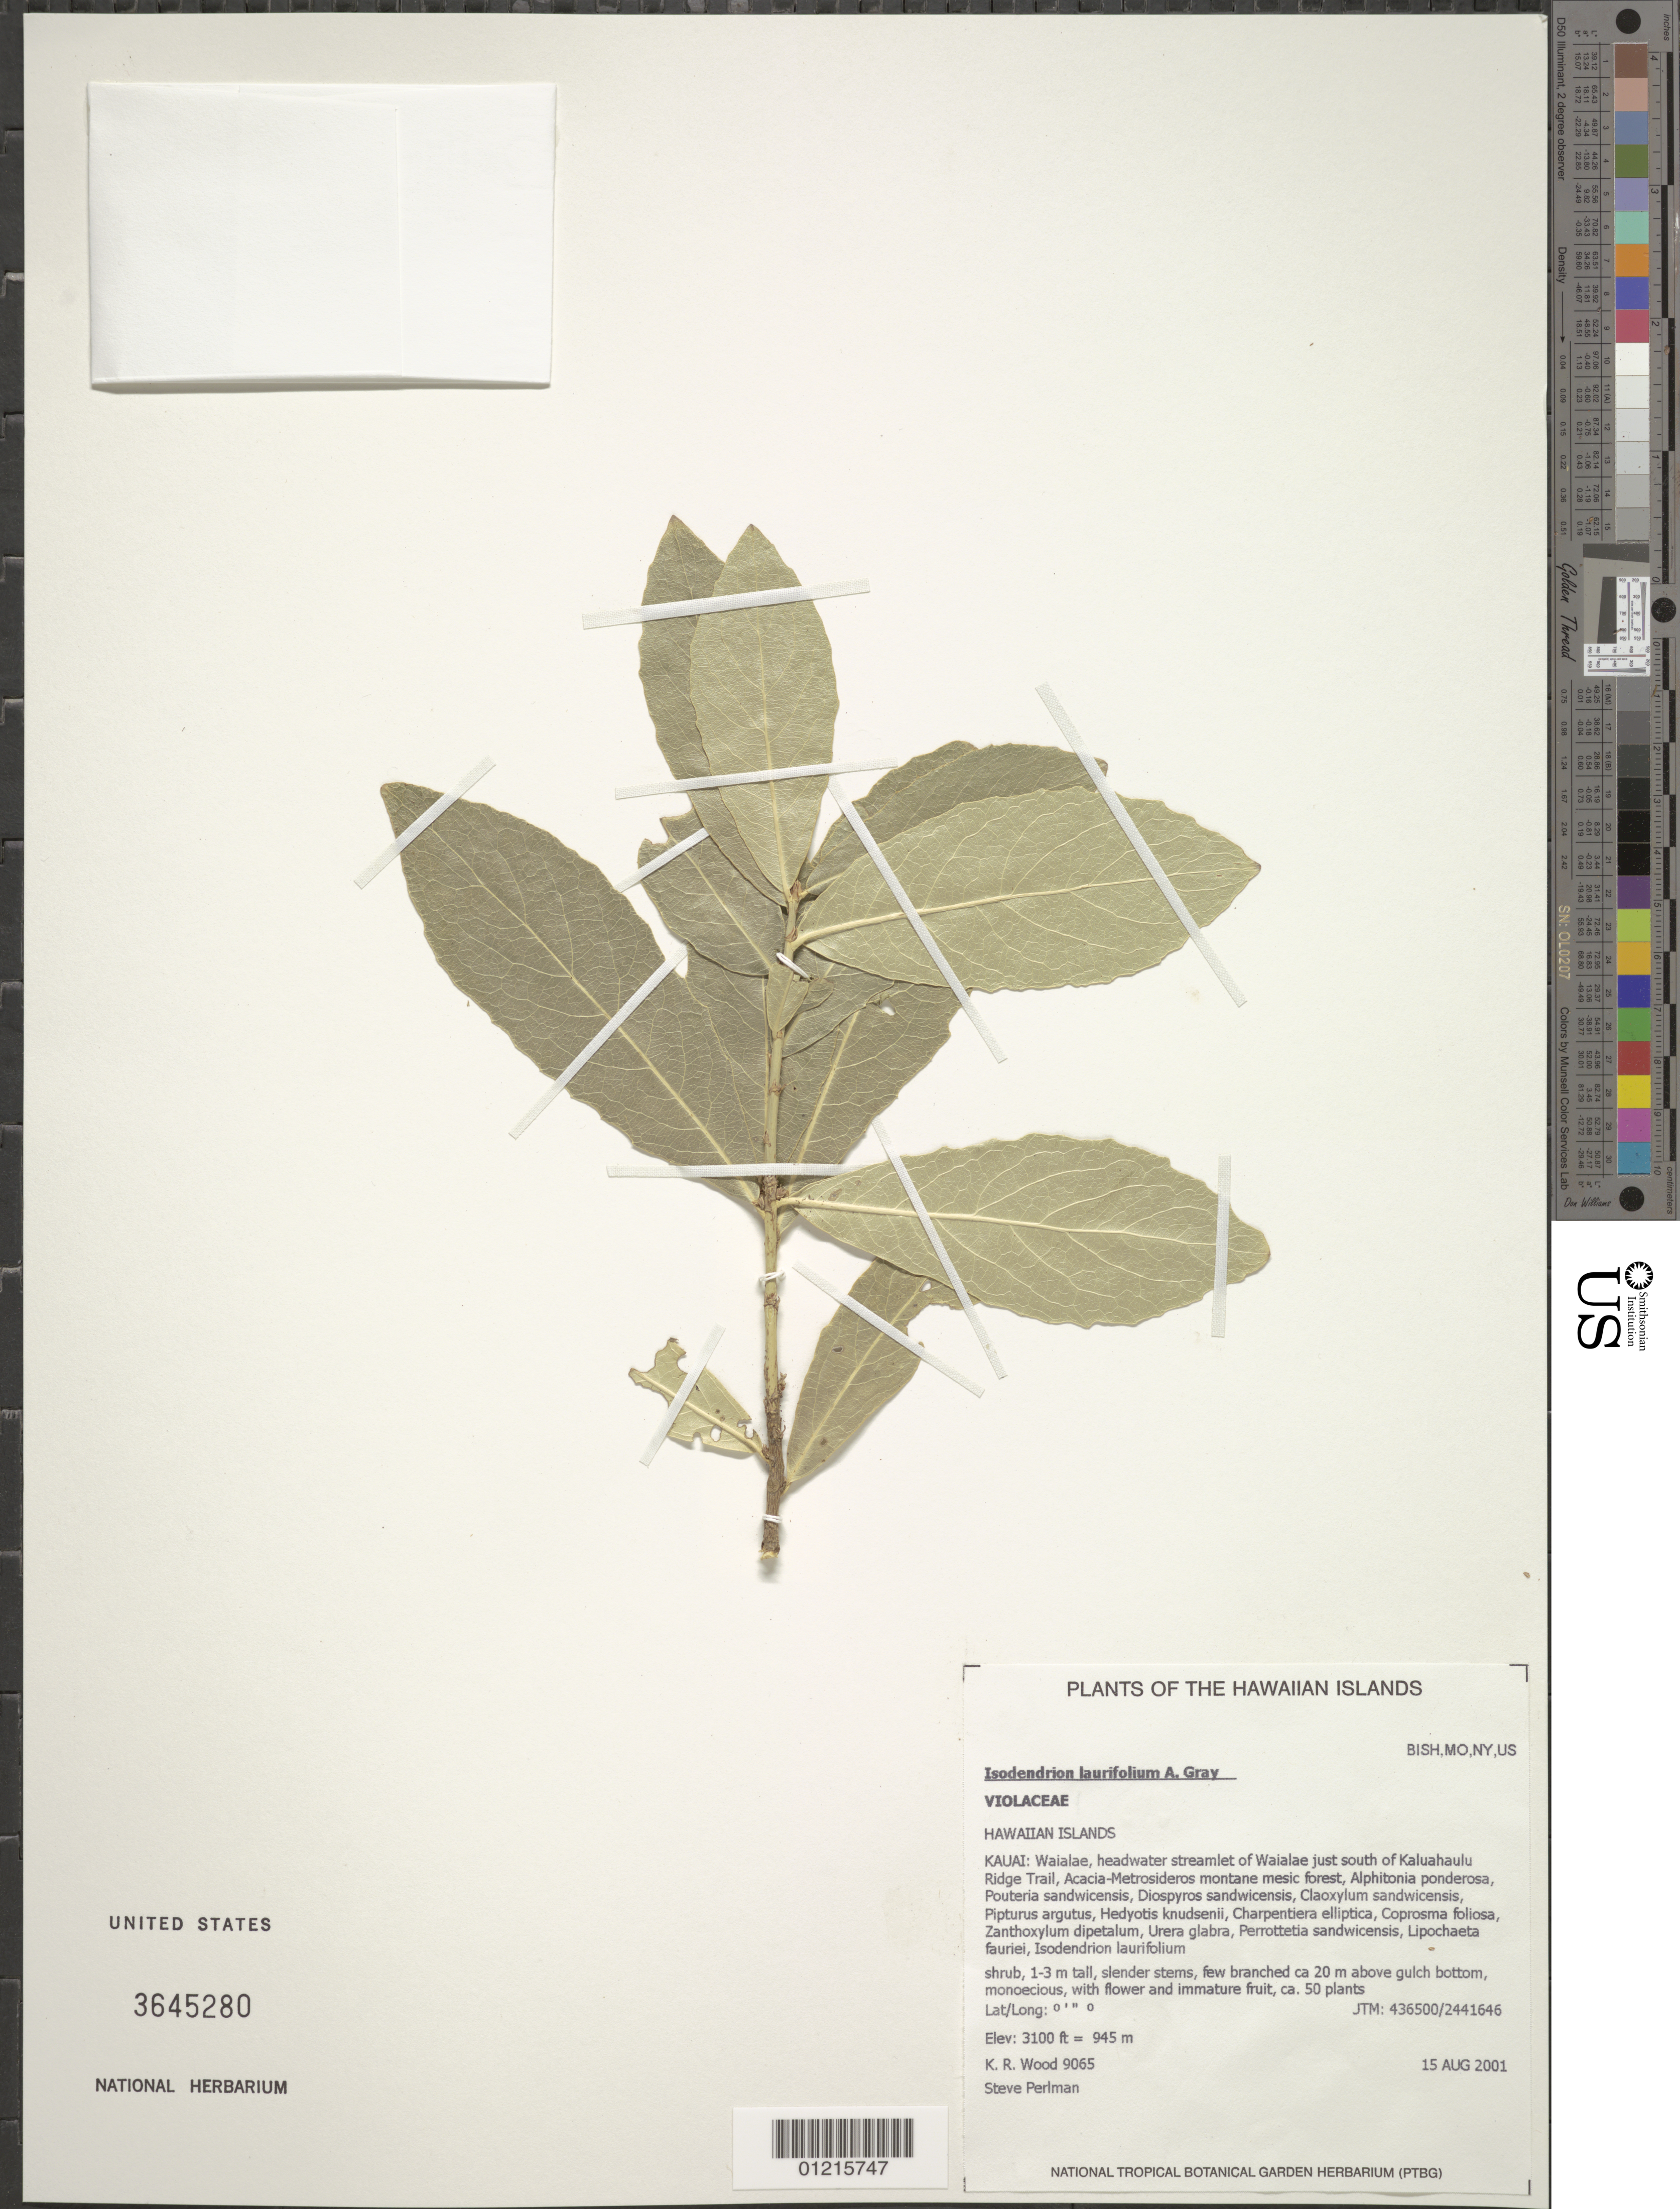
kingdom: Plantae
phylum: Tracheophyta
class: Magnoliopsida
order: Malpighiales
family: Violaceae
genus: Isodendrion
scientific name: Isodendrion laurifolium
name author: A. Gray in Wilkes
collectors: K. R. Wood & S. P. Perlman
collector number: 9065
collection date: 2001-08-15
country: United States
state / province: Hawaii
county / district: Kaui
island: Kaua'i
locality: Waialae, headwater streamlet of Waialae just south of Kaluahaulu Ridge Trail.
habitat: Montane mesic forest.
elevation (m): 945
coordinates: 436500, 2441646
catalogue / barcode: US 3645280